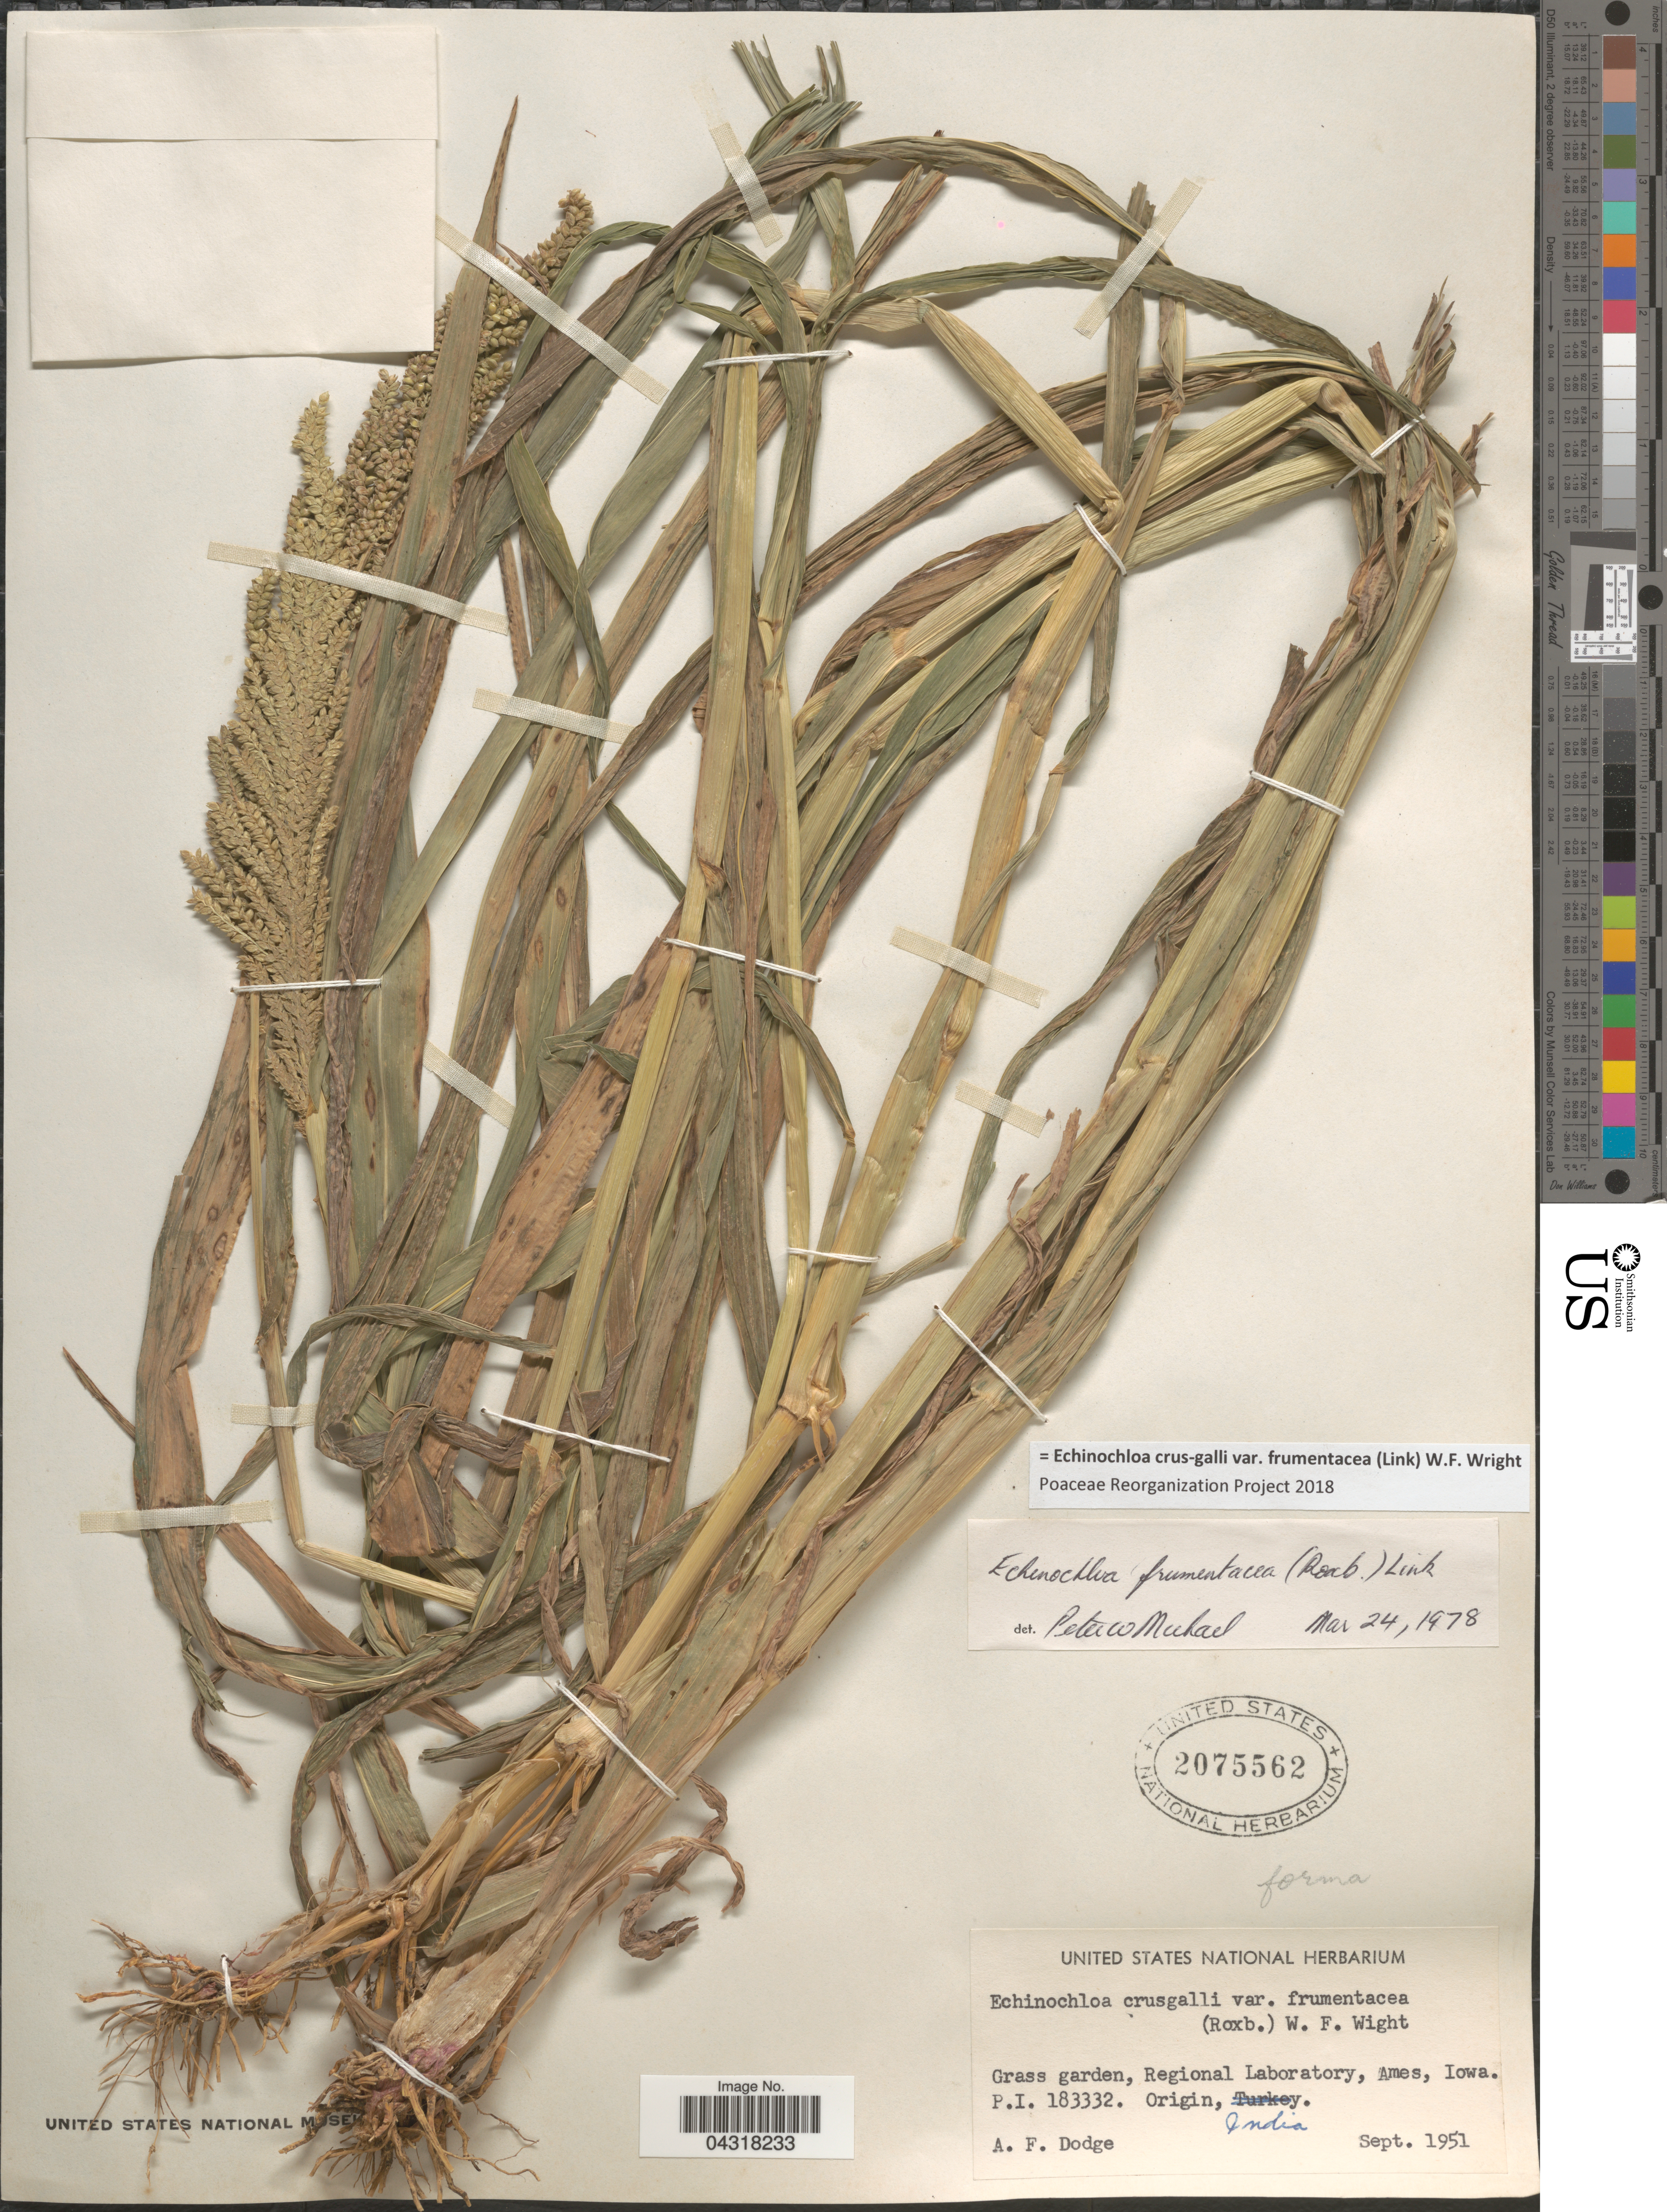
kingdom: Plantae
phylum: Tracheophyta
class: Liliopsida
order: Poales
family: Poaceae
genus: Echinochloa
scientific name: Echinochloa crus-galli var. frumentacea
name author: (Link) W. Wight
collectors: A. Dodge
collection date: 1951-09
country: United States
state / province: Iowa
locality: Grass garden, Regional Laboratory, Ames. P.I. 183332.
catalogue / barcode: US 2075562